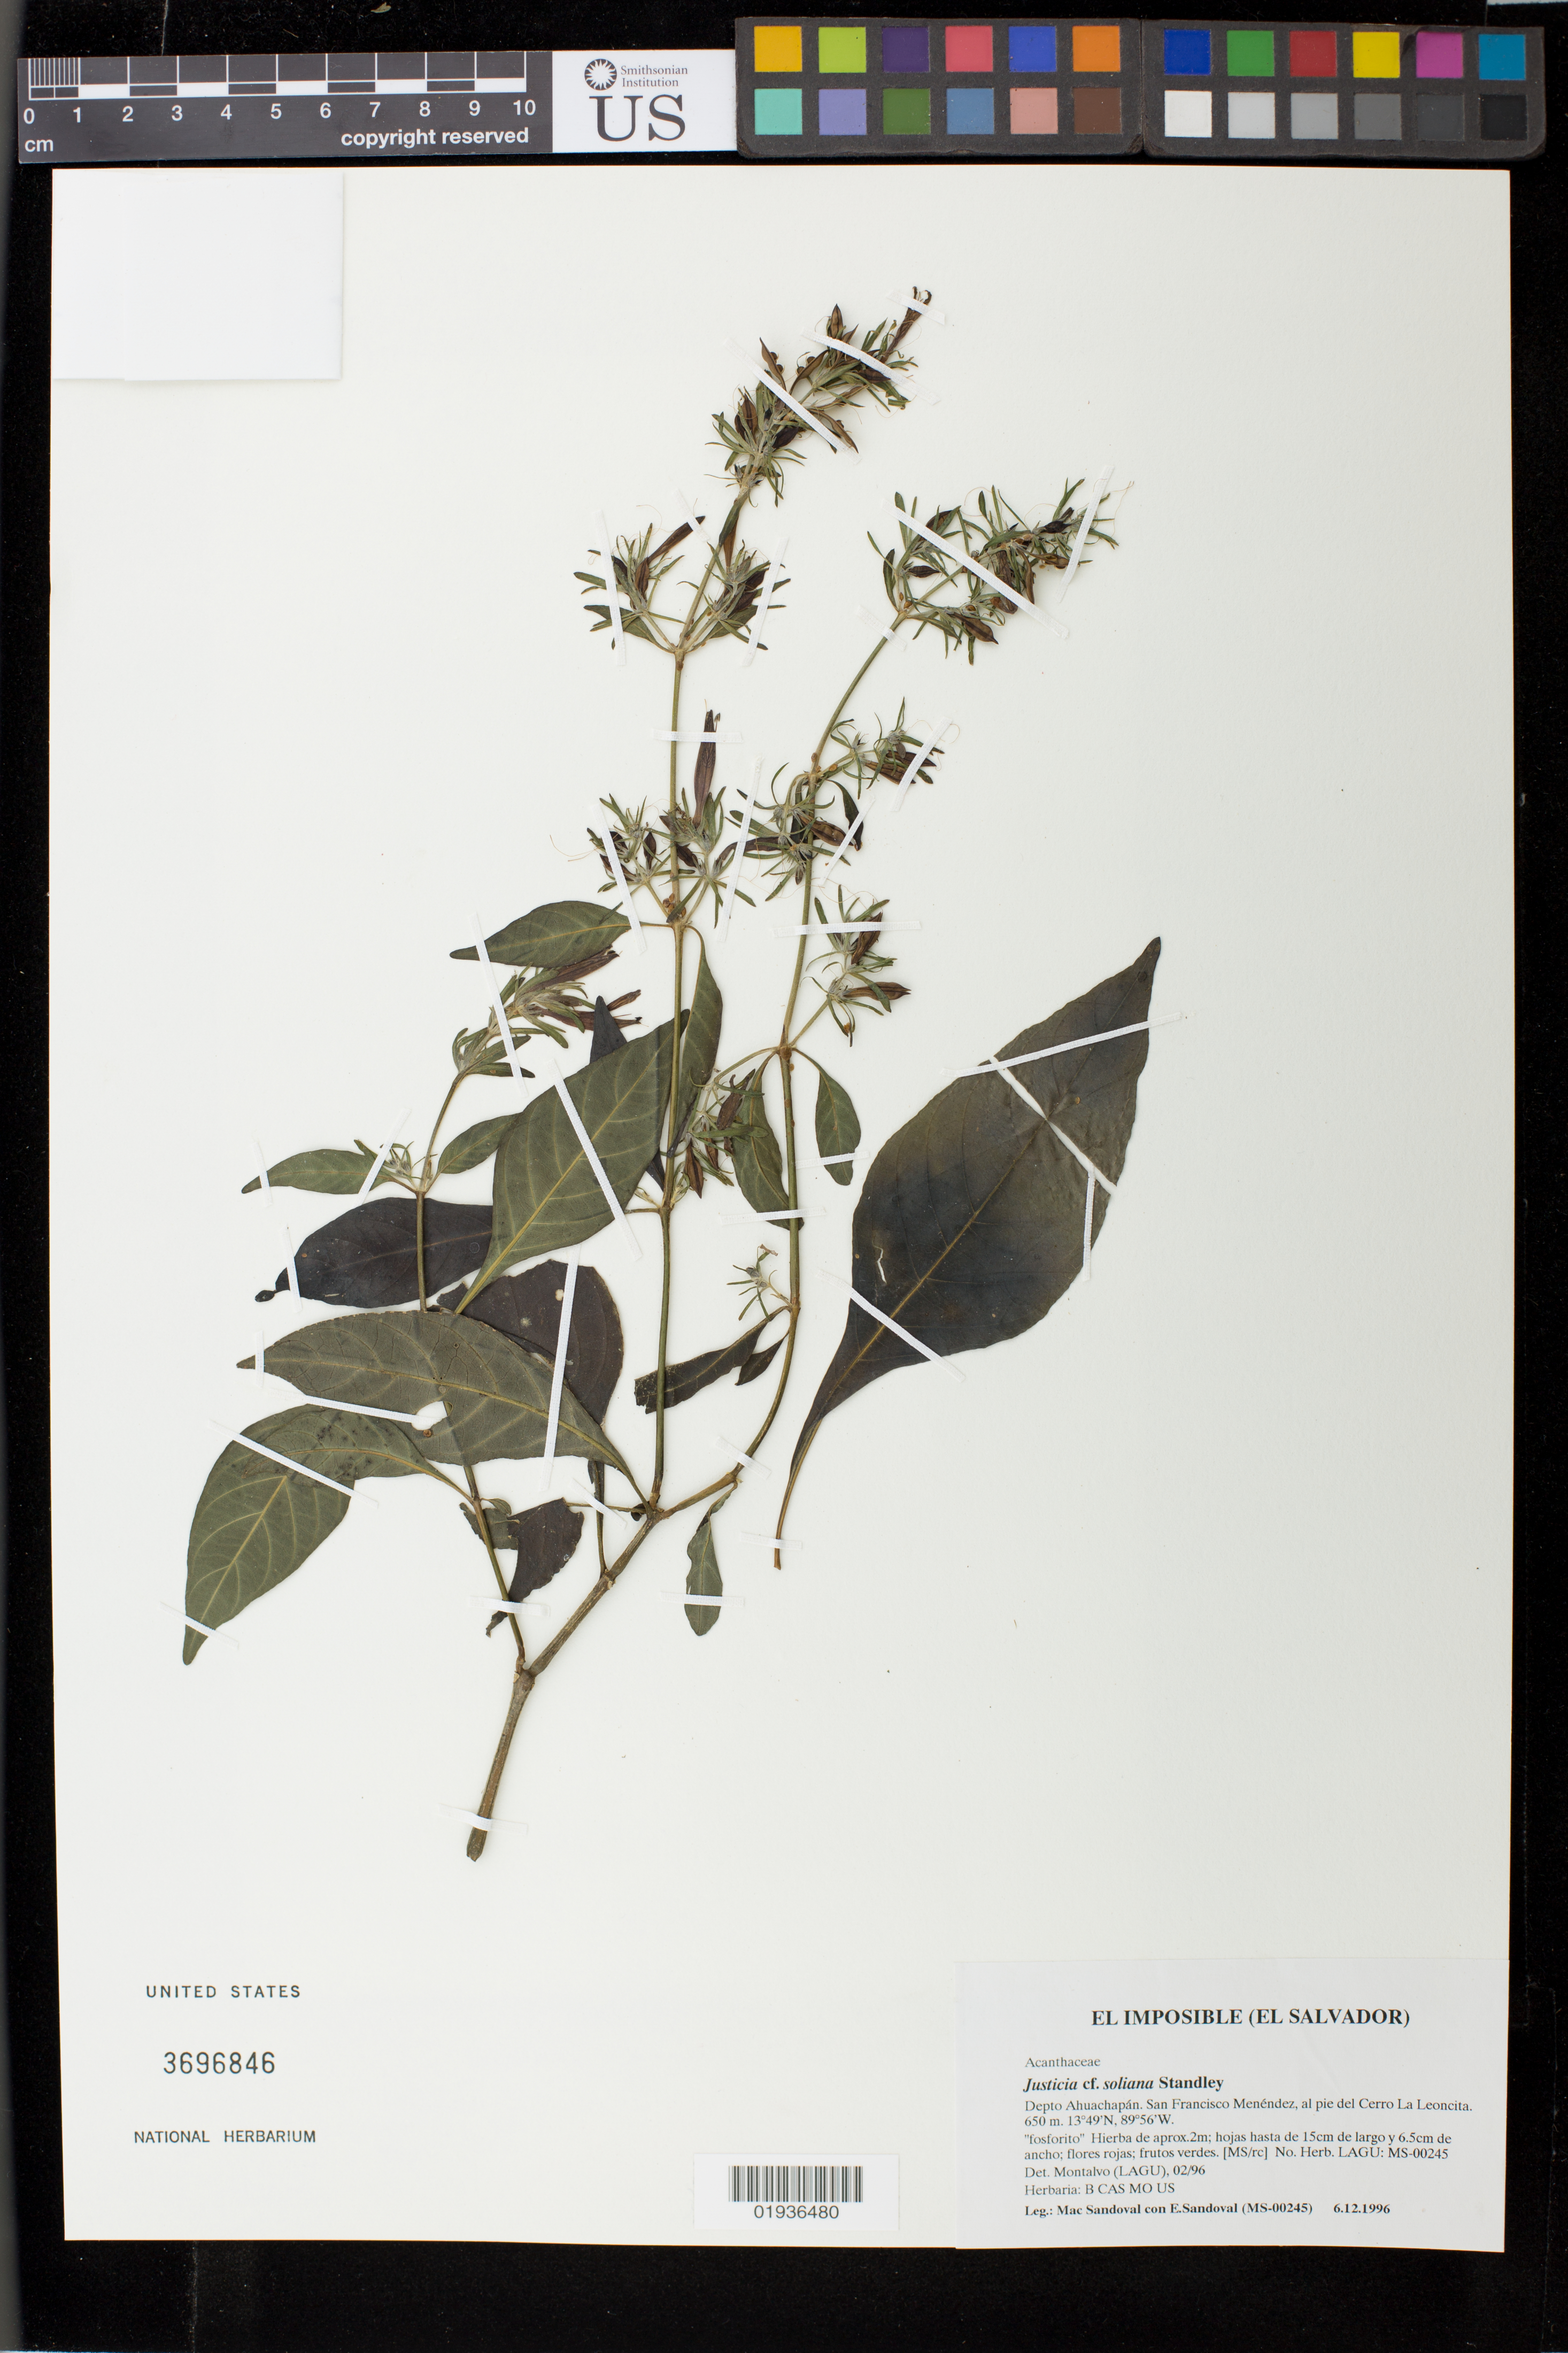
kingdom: Plantae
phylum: Tracheophyta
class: Magnoliopsida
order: Lamiales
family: Acanthaceae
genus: Justicia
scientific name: Justicia soliana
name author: Standl.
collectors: M. Sandoval & E. Sandoval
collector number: MS-00245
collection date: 1996-12-06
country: El Salvador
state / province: Ahuachapán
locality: San Francisco Menendez, al pie del Cerro La Leoncita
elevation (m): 650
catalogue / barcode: US 3696846